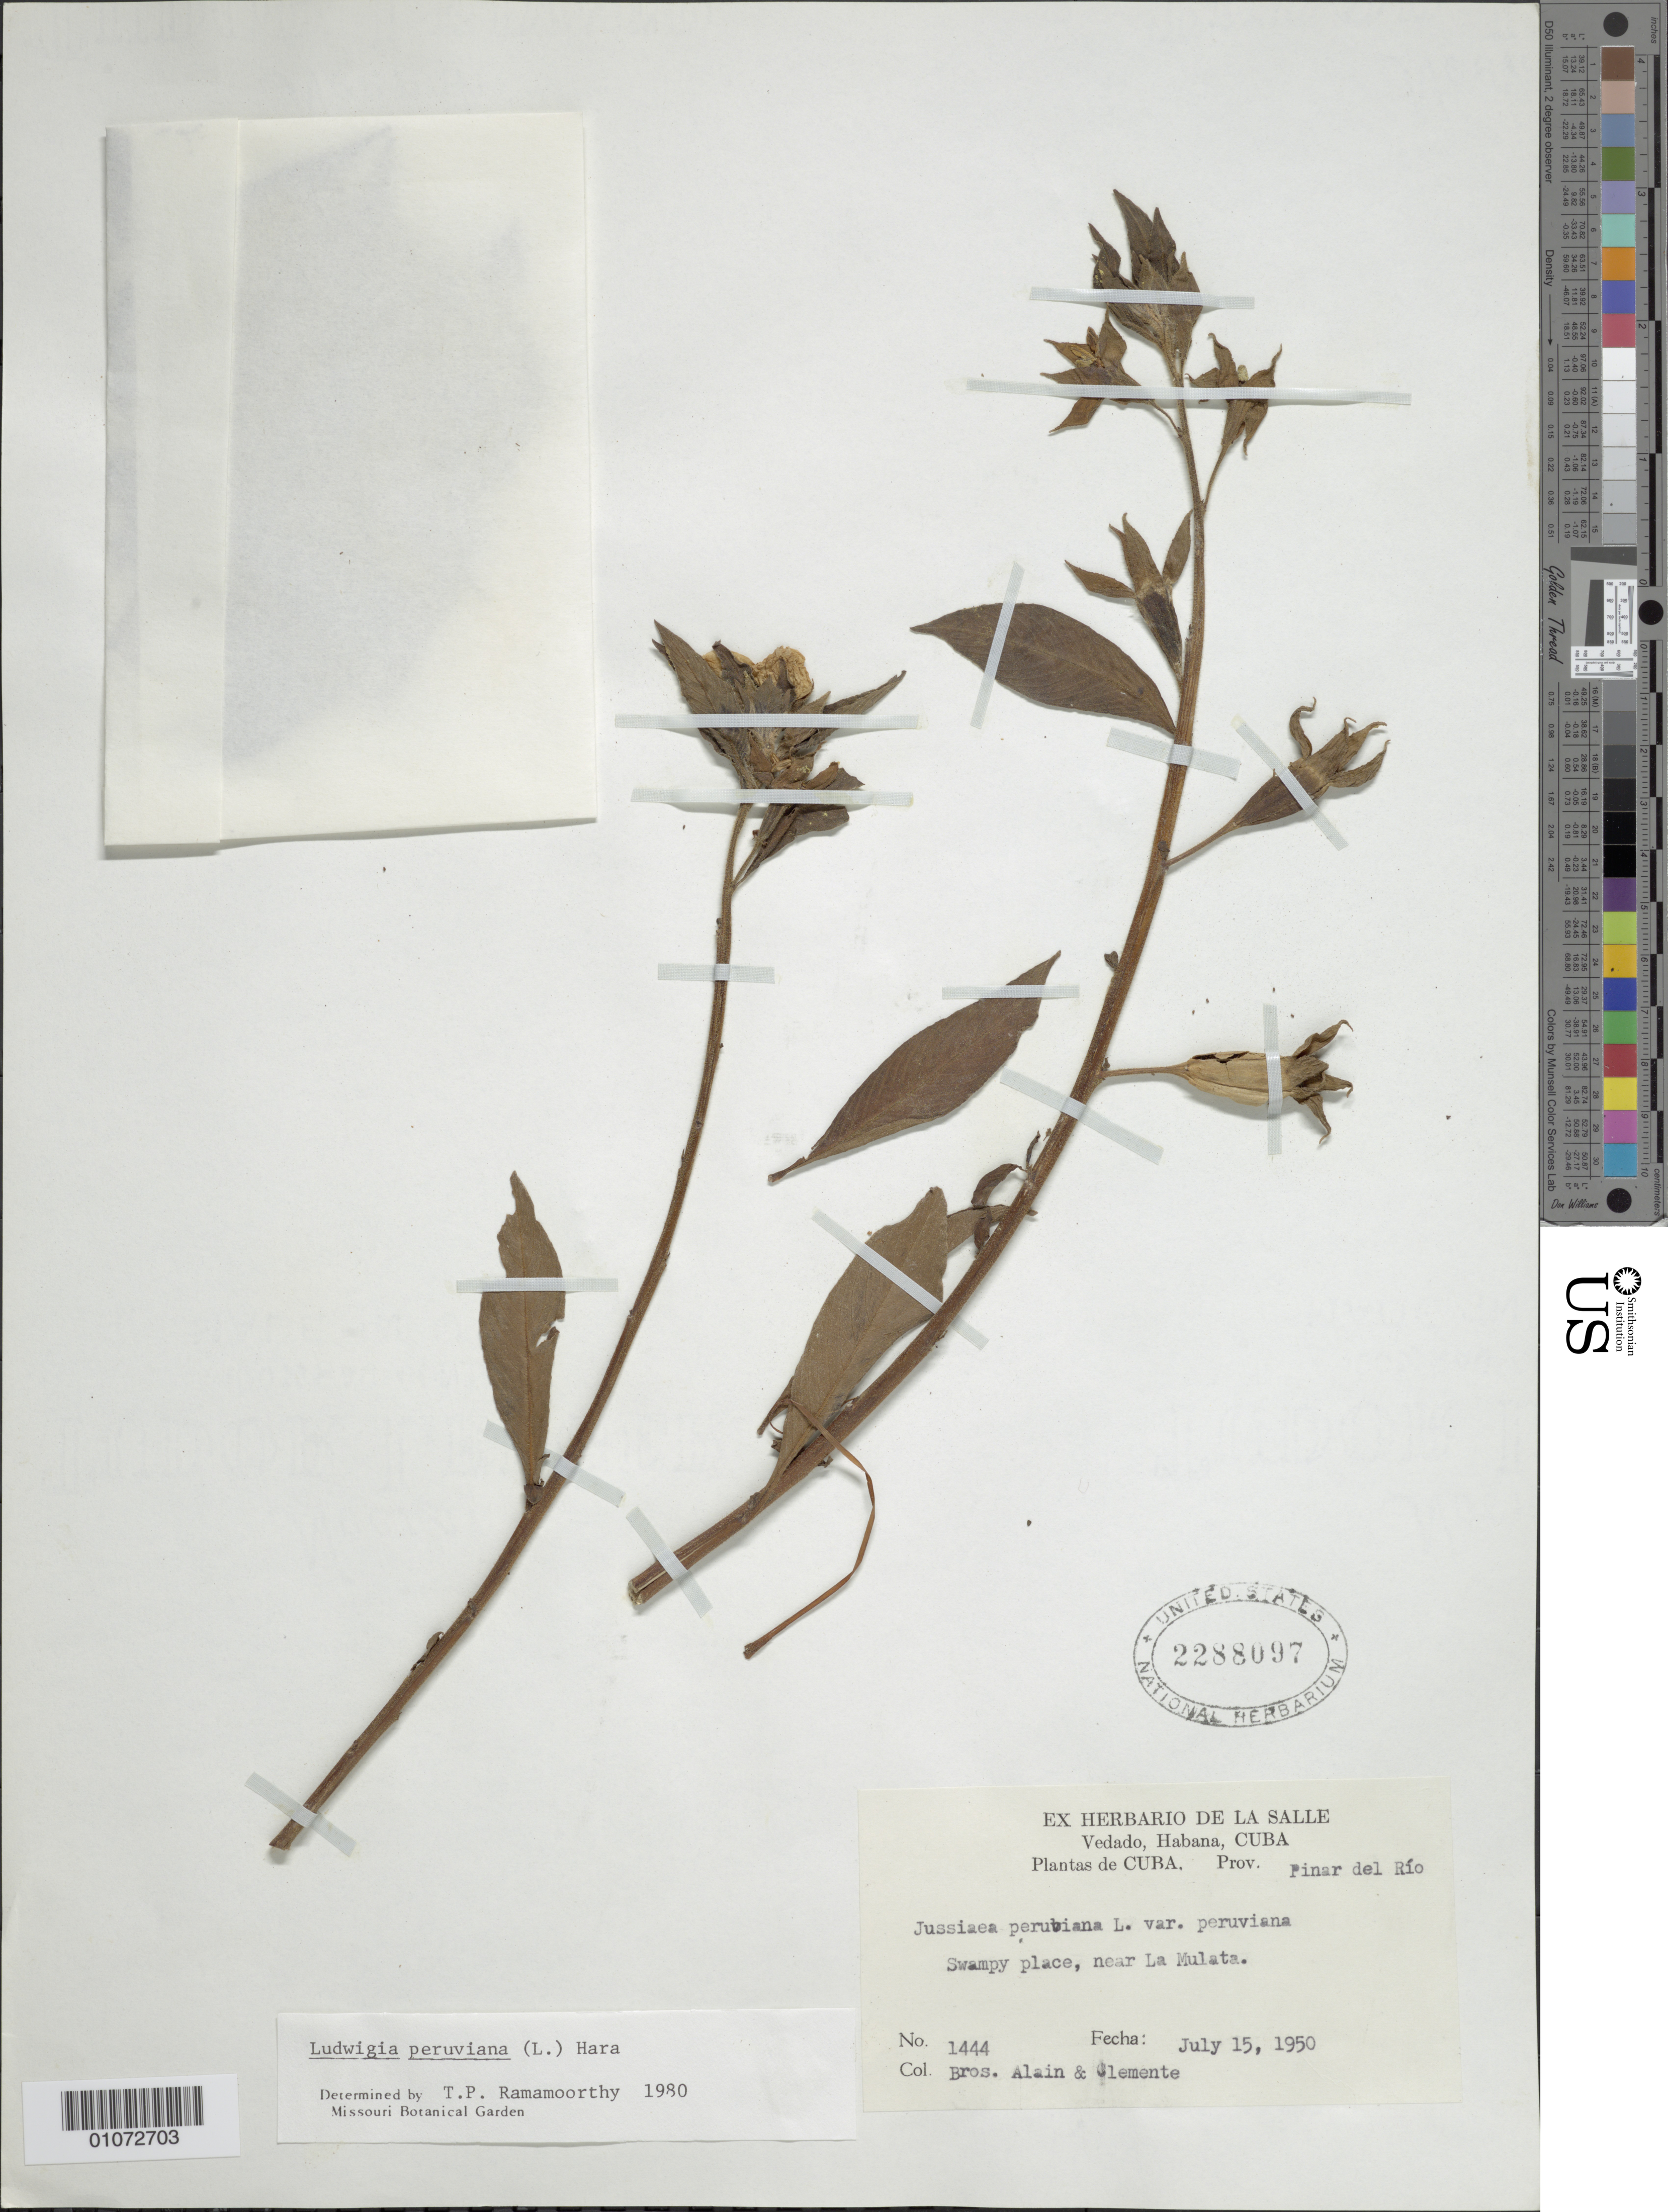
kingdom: Plantae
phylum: Tracheophyta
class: Magnoliopsida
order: Myrtales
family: Onagraceae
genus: Ludwigia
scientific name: Ludwigia peruviana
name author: (L.) H. Hara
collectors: A. H. Liogier & Bro. Clemente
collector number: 1444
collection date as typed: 15 Jul 1950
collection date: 1950-07-15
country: Cuba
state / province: Pinar del Rio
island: Cuba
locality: Swampy place near La Mulata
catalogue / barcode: US 2288097